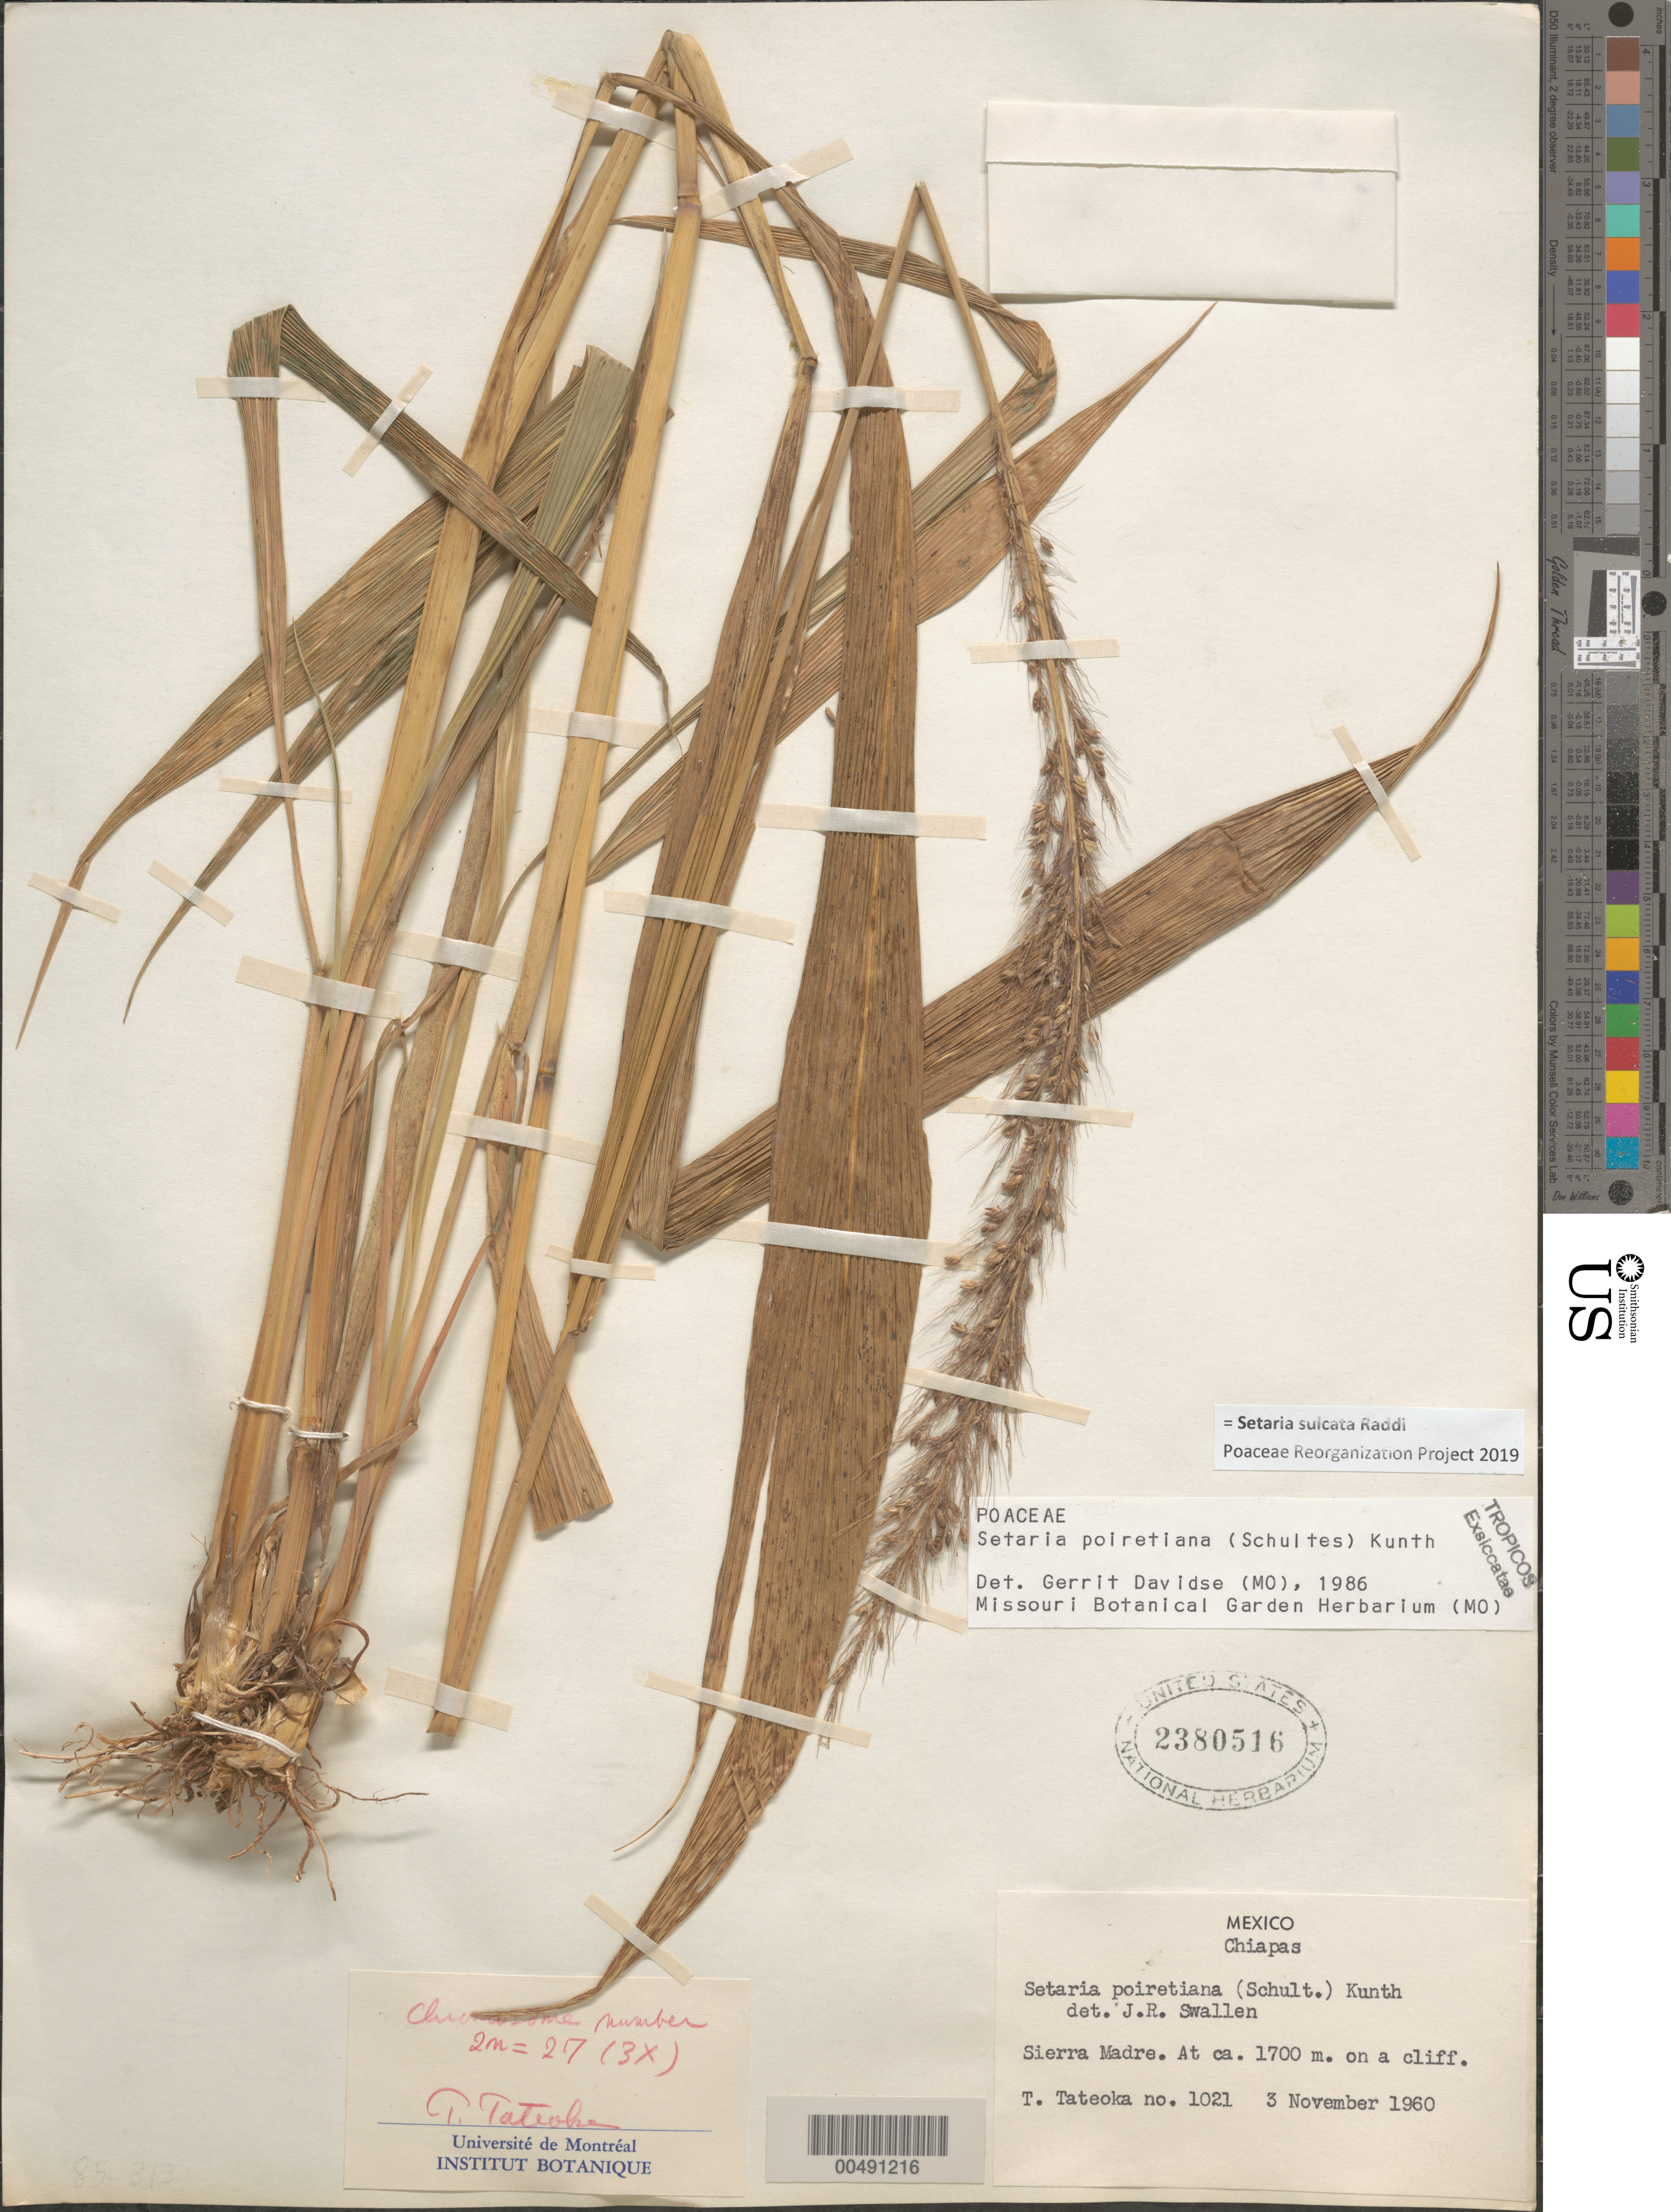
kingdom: Plantae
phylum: Tracheophyta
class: Liliopsida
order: Poales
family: Poaceae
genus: Setaria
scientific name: Setaria poiretiana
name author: (Schult.) Kunth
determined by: Davidse, Gerrit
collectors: T. Tateoka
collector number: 1021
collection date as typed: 3 Nov 1960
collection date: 1960-11-03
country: Mexico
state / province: Chiapas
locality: Sierra Madre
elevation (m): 1700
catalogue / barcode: US 2380516